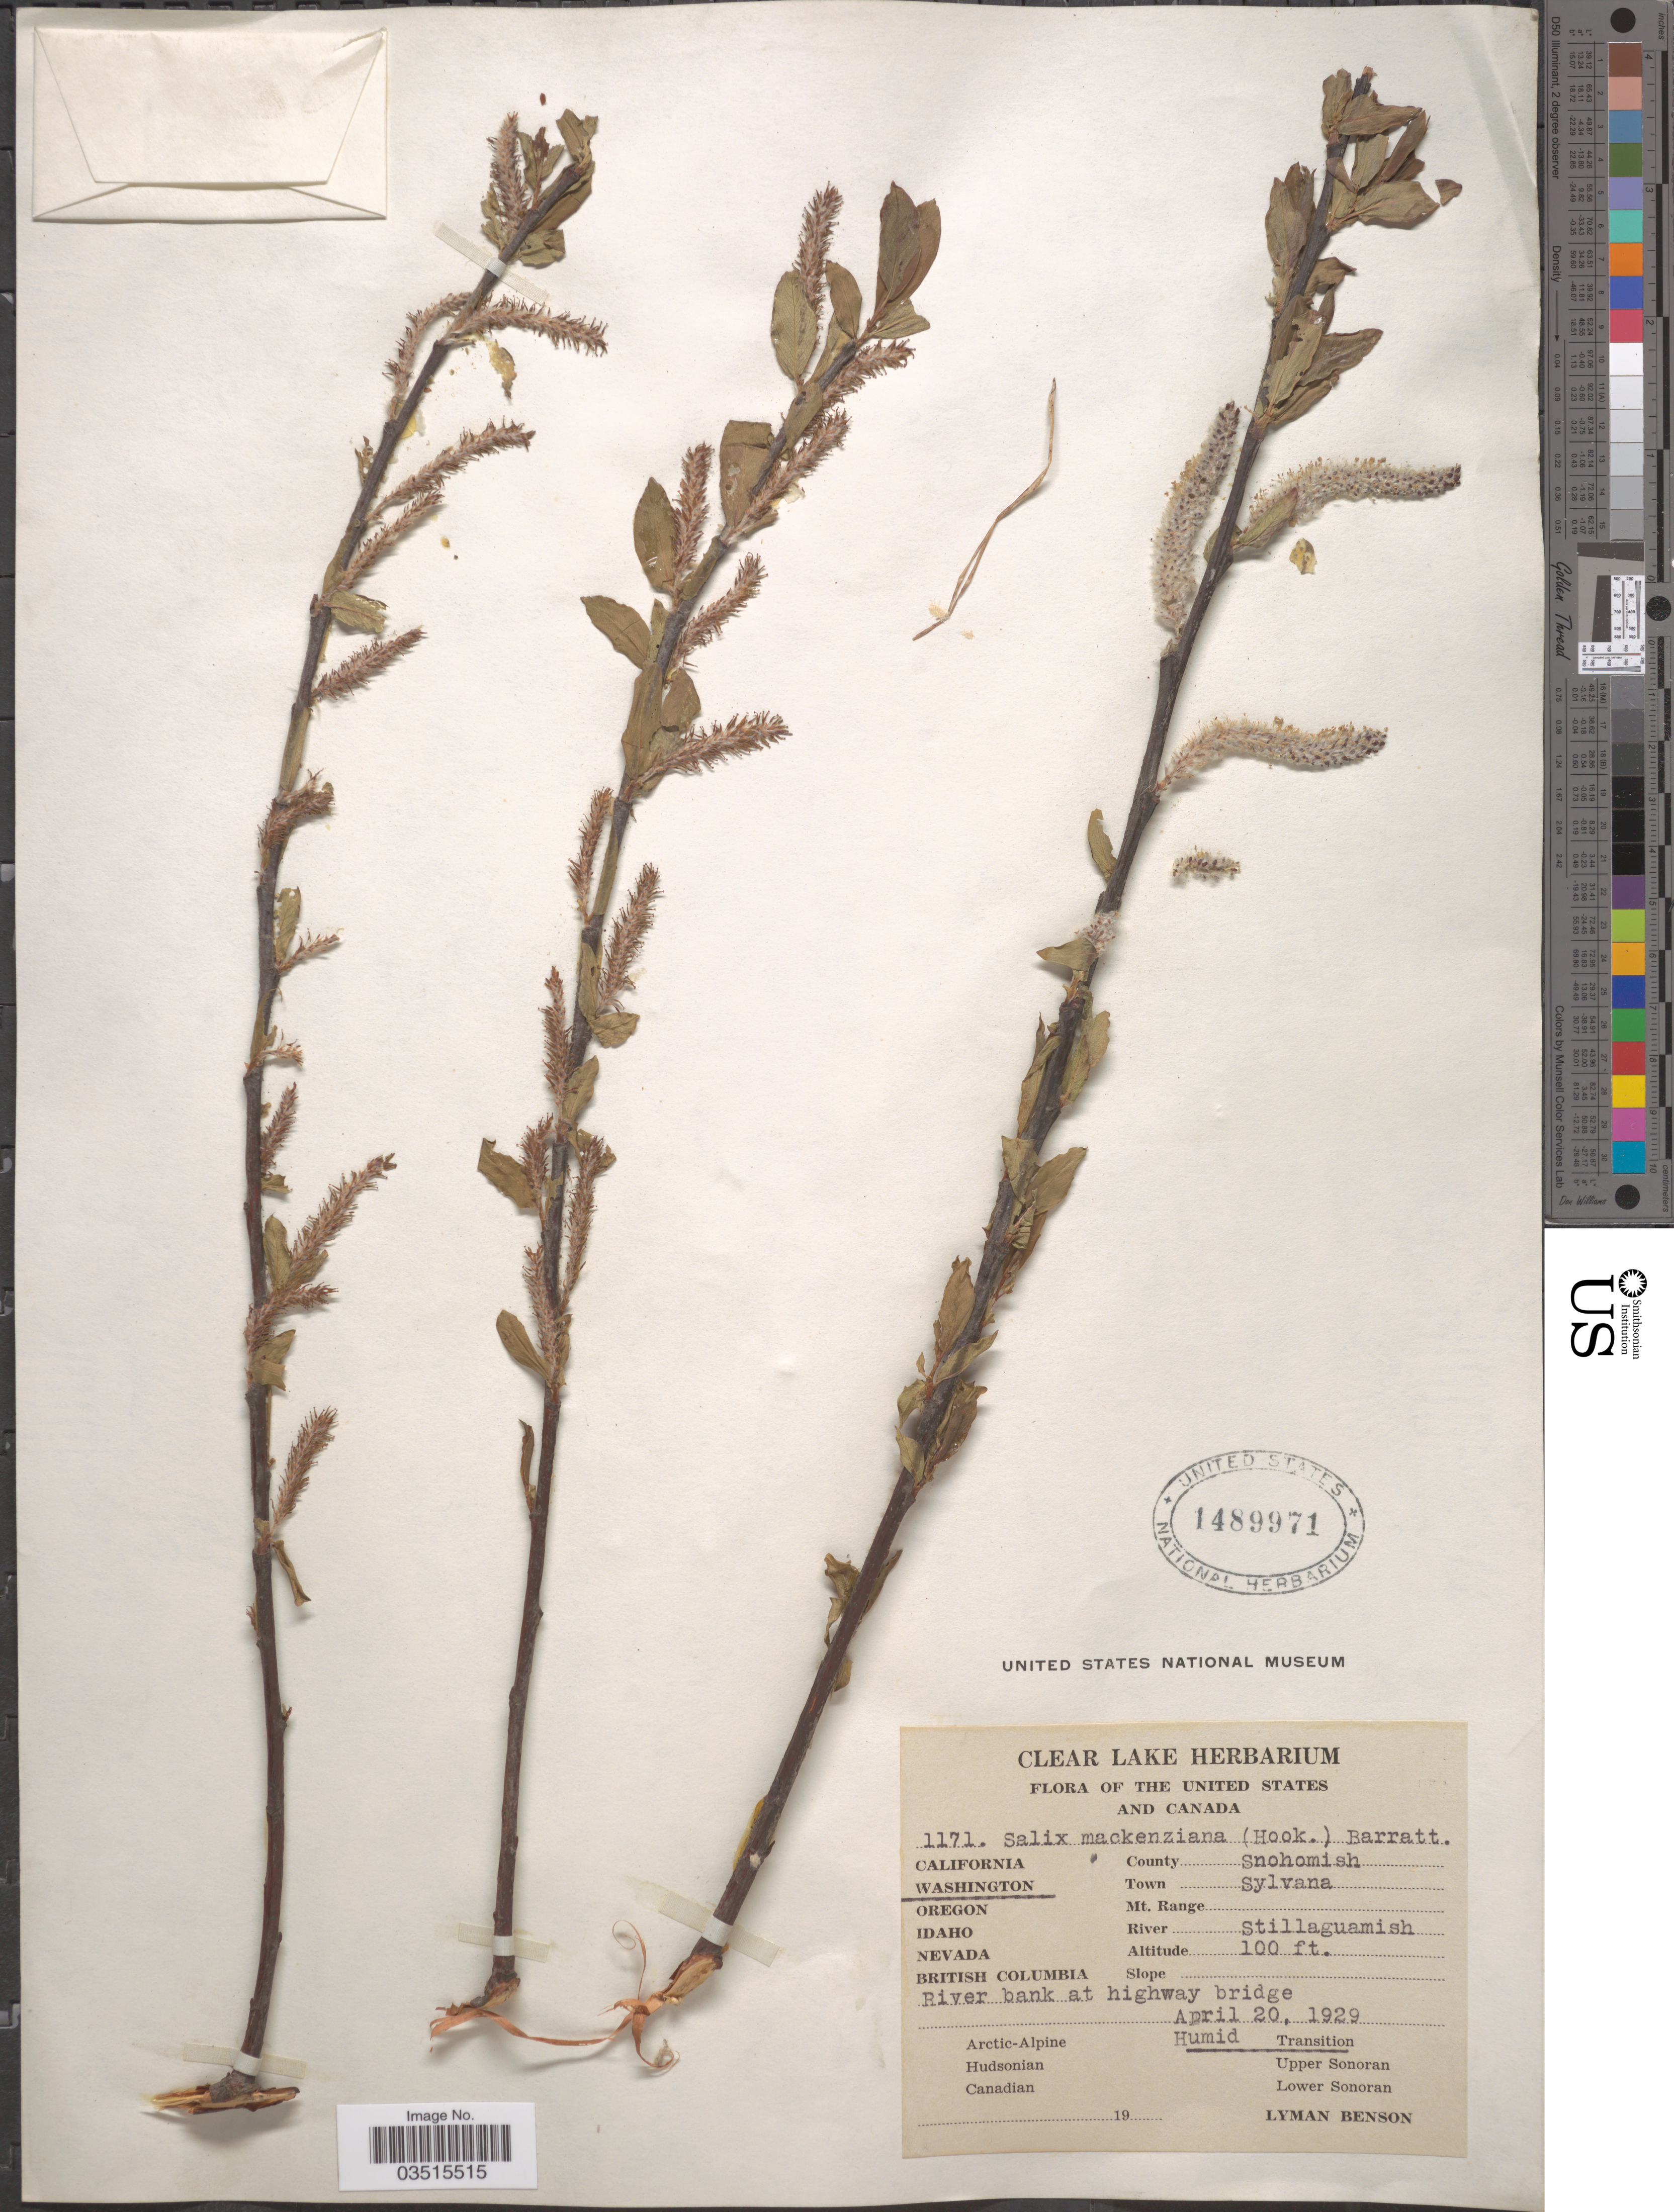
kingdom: Plantae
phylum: Tracheophyta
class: Magnoliopsida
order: Malpighiales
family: Salicaceae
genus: Salix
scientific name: Salix mackenziana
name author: (Hook.) Barratt ex Hook.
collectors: L. D. Benson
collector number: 1171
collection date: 1929-04-20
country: United States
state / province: Washington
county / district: Snohomish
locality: County Snohomish. Town Sylvana. River Stillaguamish. River bank at highway bridge.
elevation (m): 30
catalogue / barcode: US 1489971